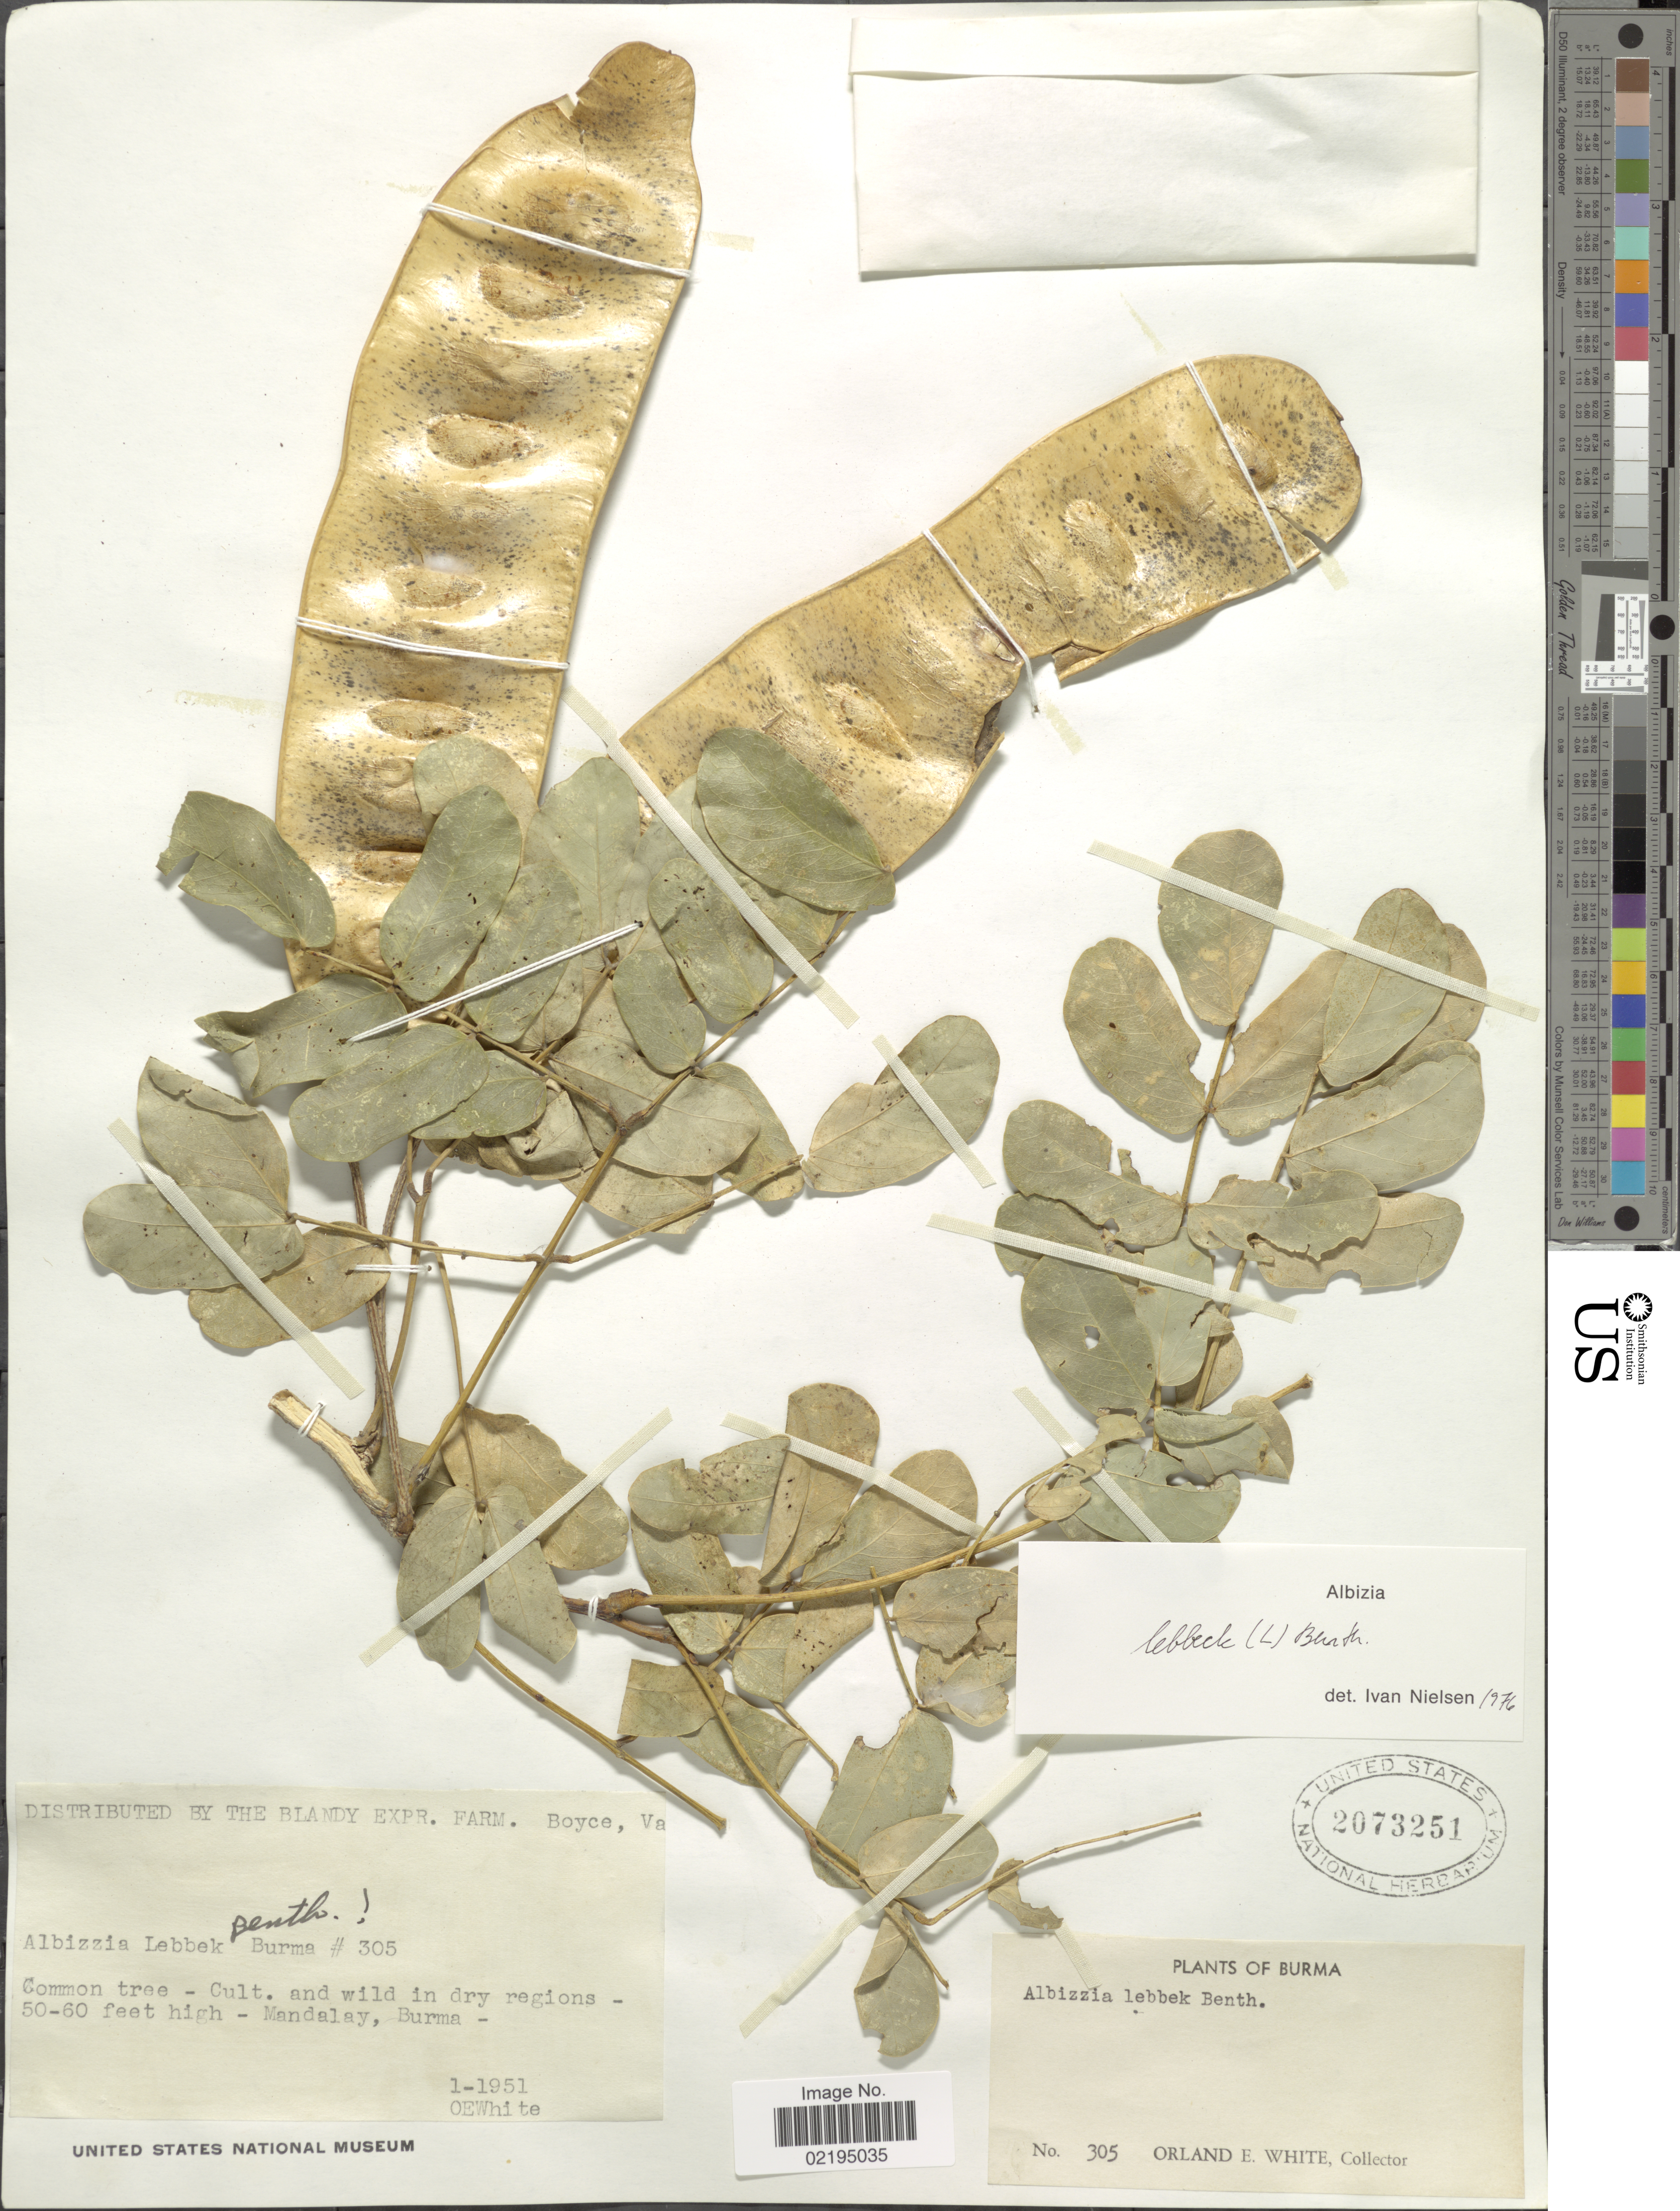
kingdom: Plantae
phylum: Tracheophyta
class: Magnoliopsida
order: Fabales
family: Fabaceae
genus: Albizia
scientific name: Albizia lebbeck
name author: (L.) Benth.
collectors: O. E. White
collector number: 305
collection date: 1951-01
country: Myanmar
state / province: Mandalay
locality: Cult. and wild in dry regions.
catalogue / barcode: US 2073251